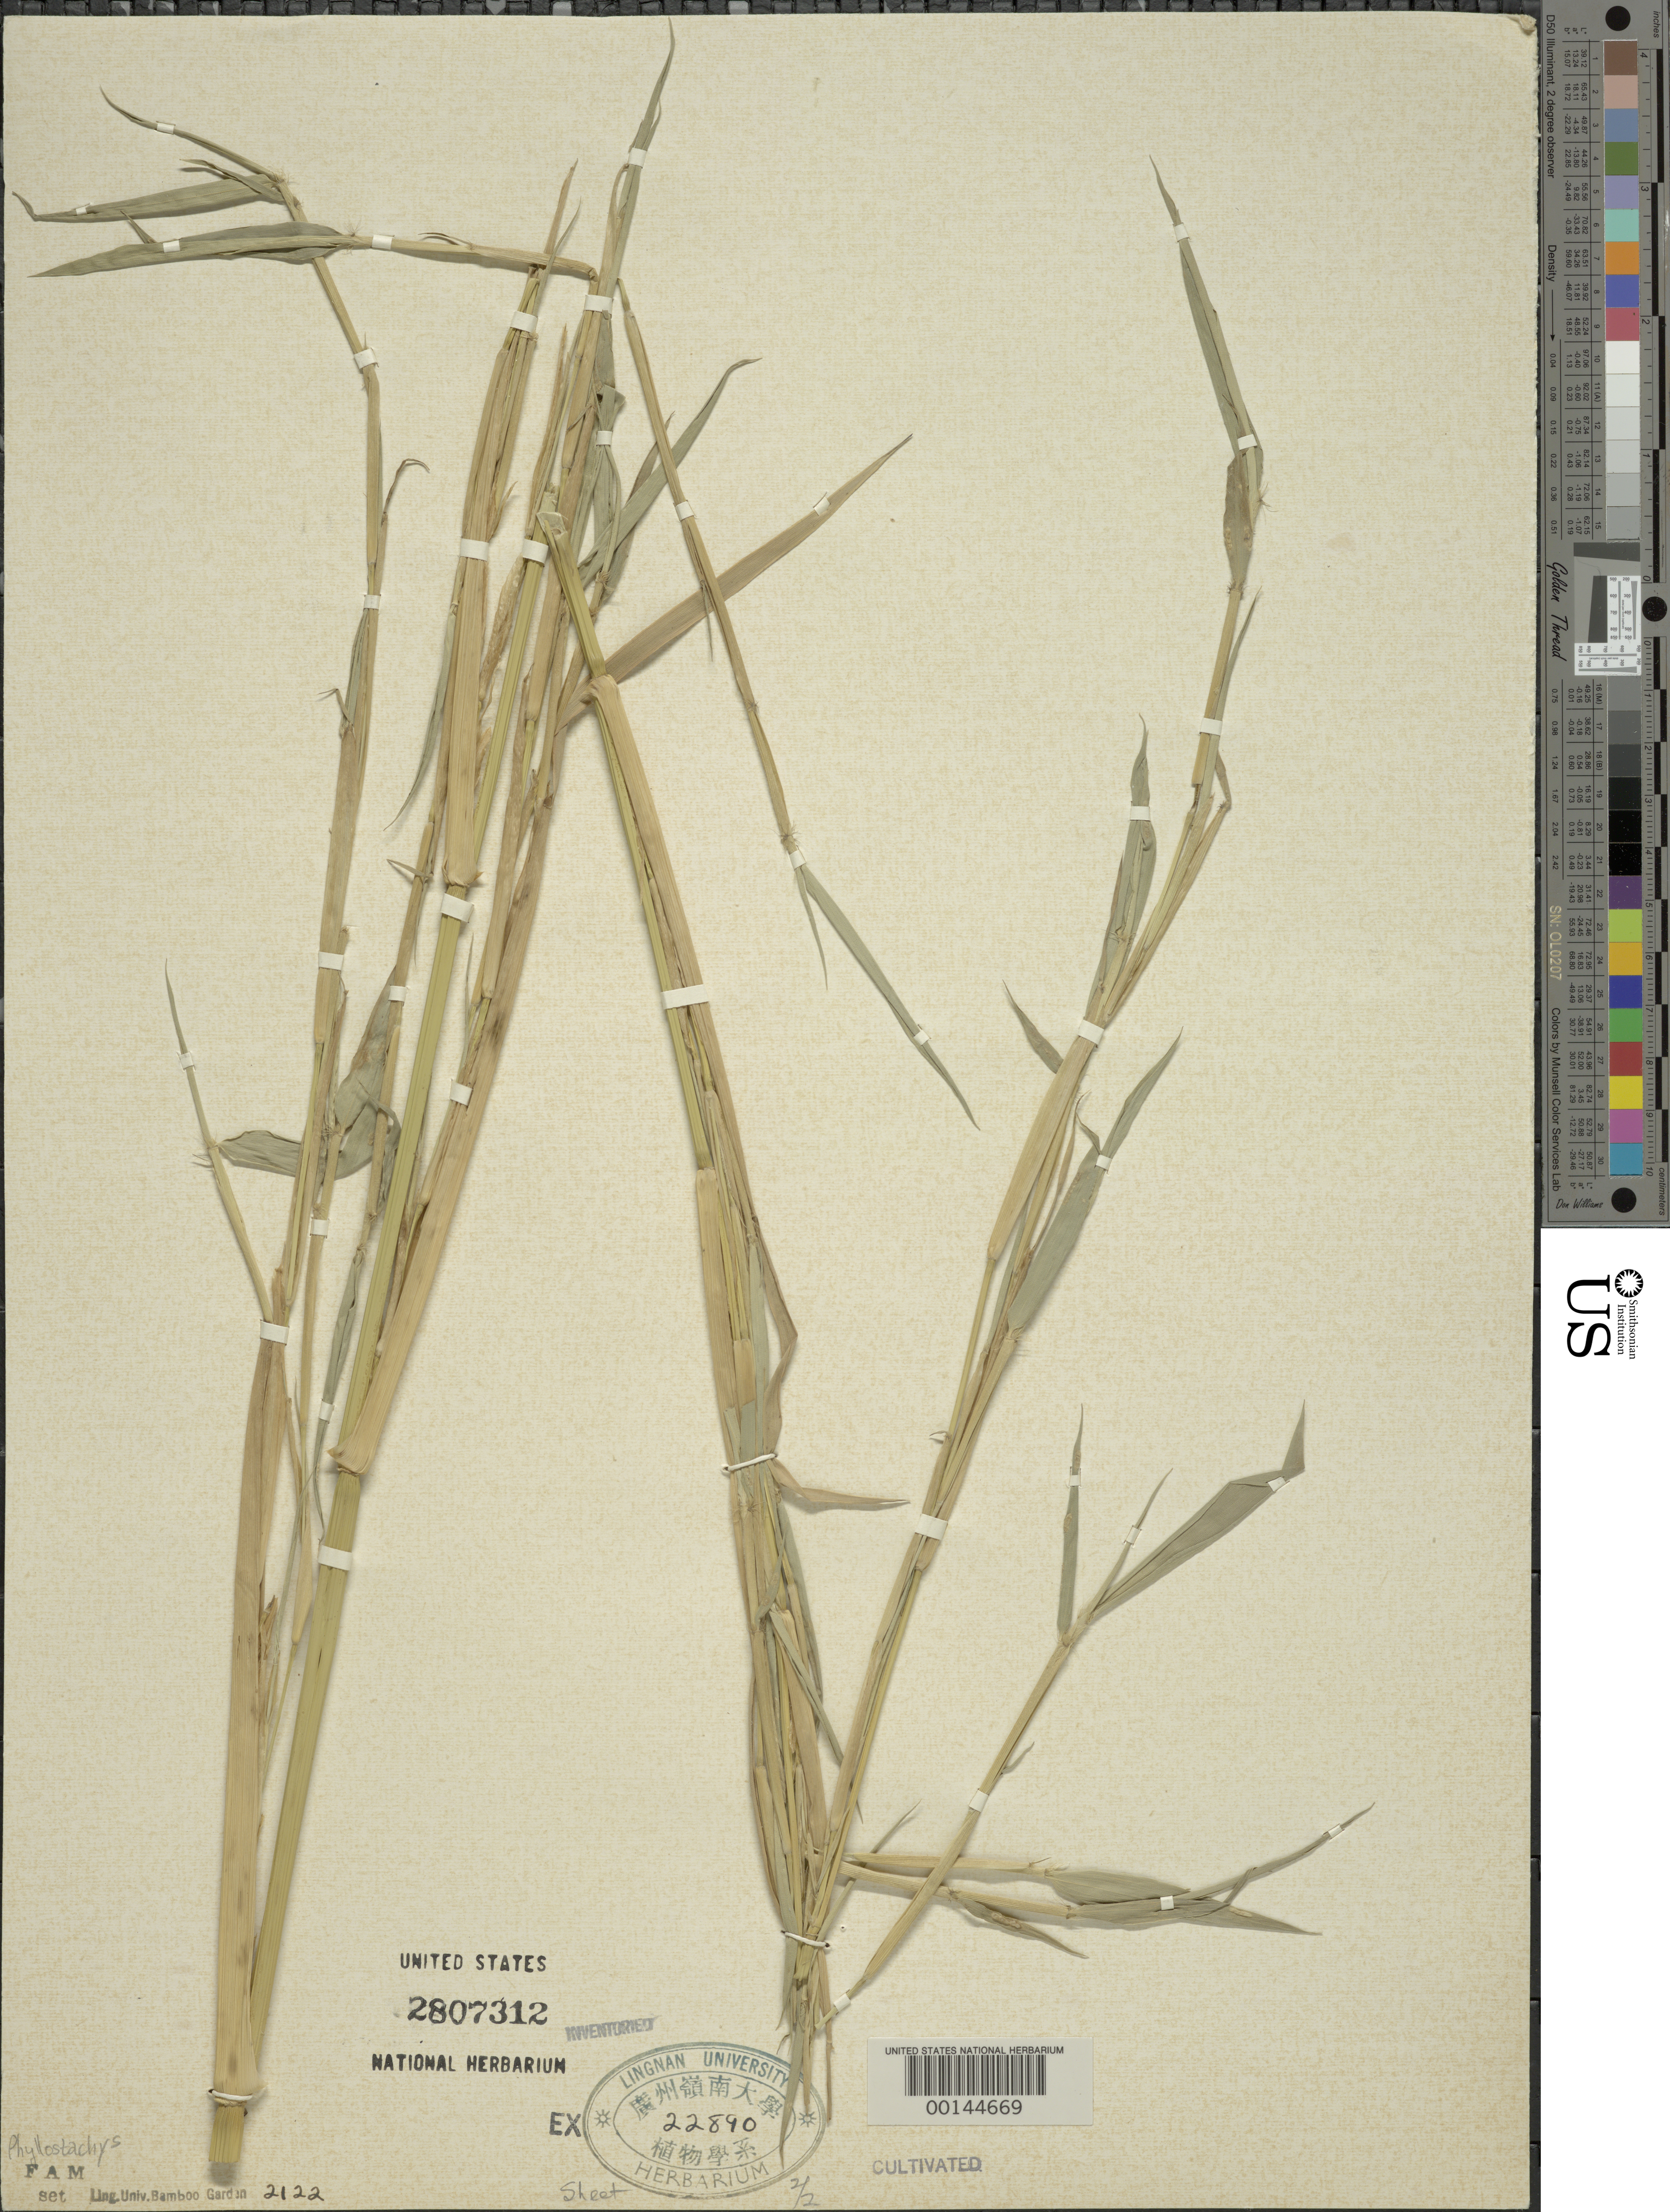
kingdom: Plantae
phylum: Tracheophyta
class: Liliopsida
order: Poales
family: Poaceae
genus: Phyllostachys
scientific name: Phyllostachys sp.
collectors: H. L. Fung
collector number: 20665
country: China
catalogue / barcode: US 2807312